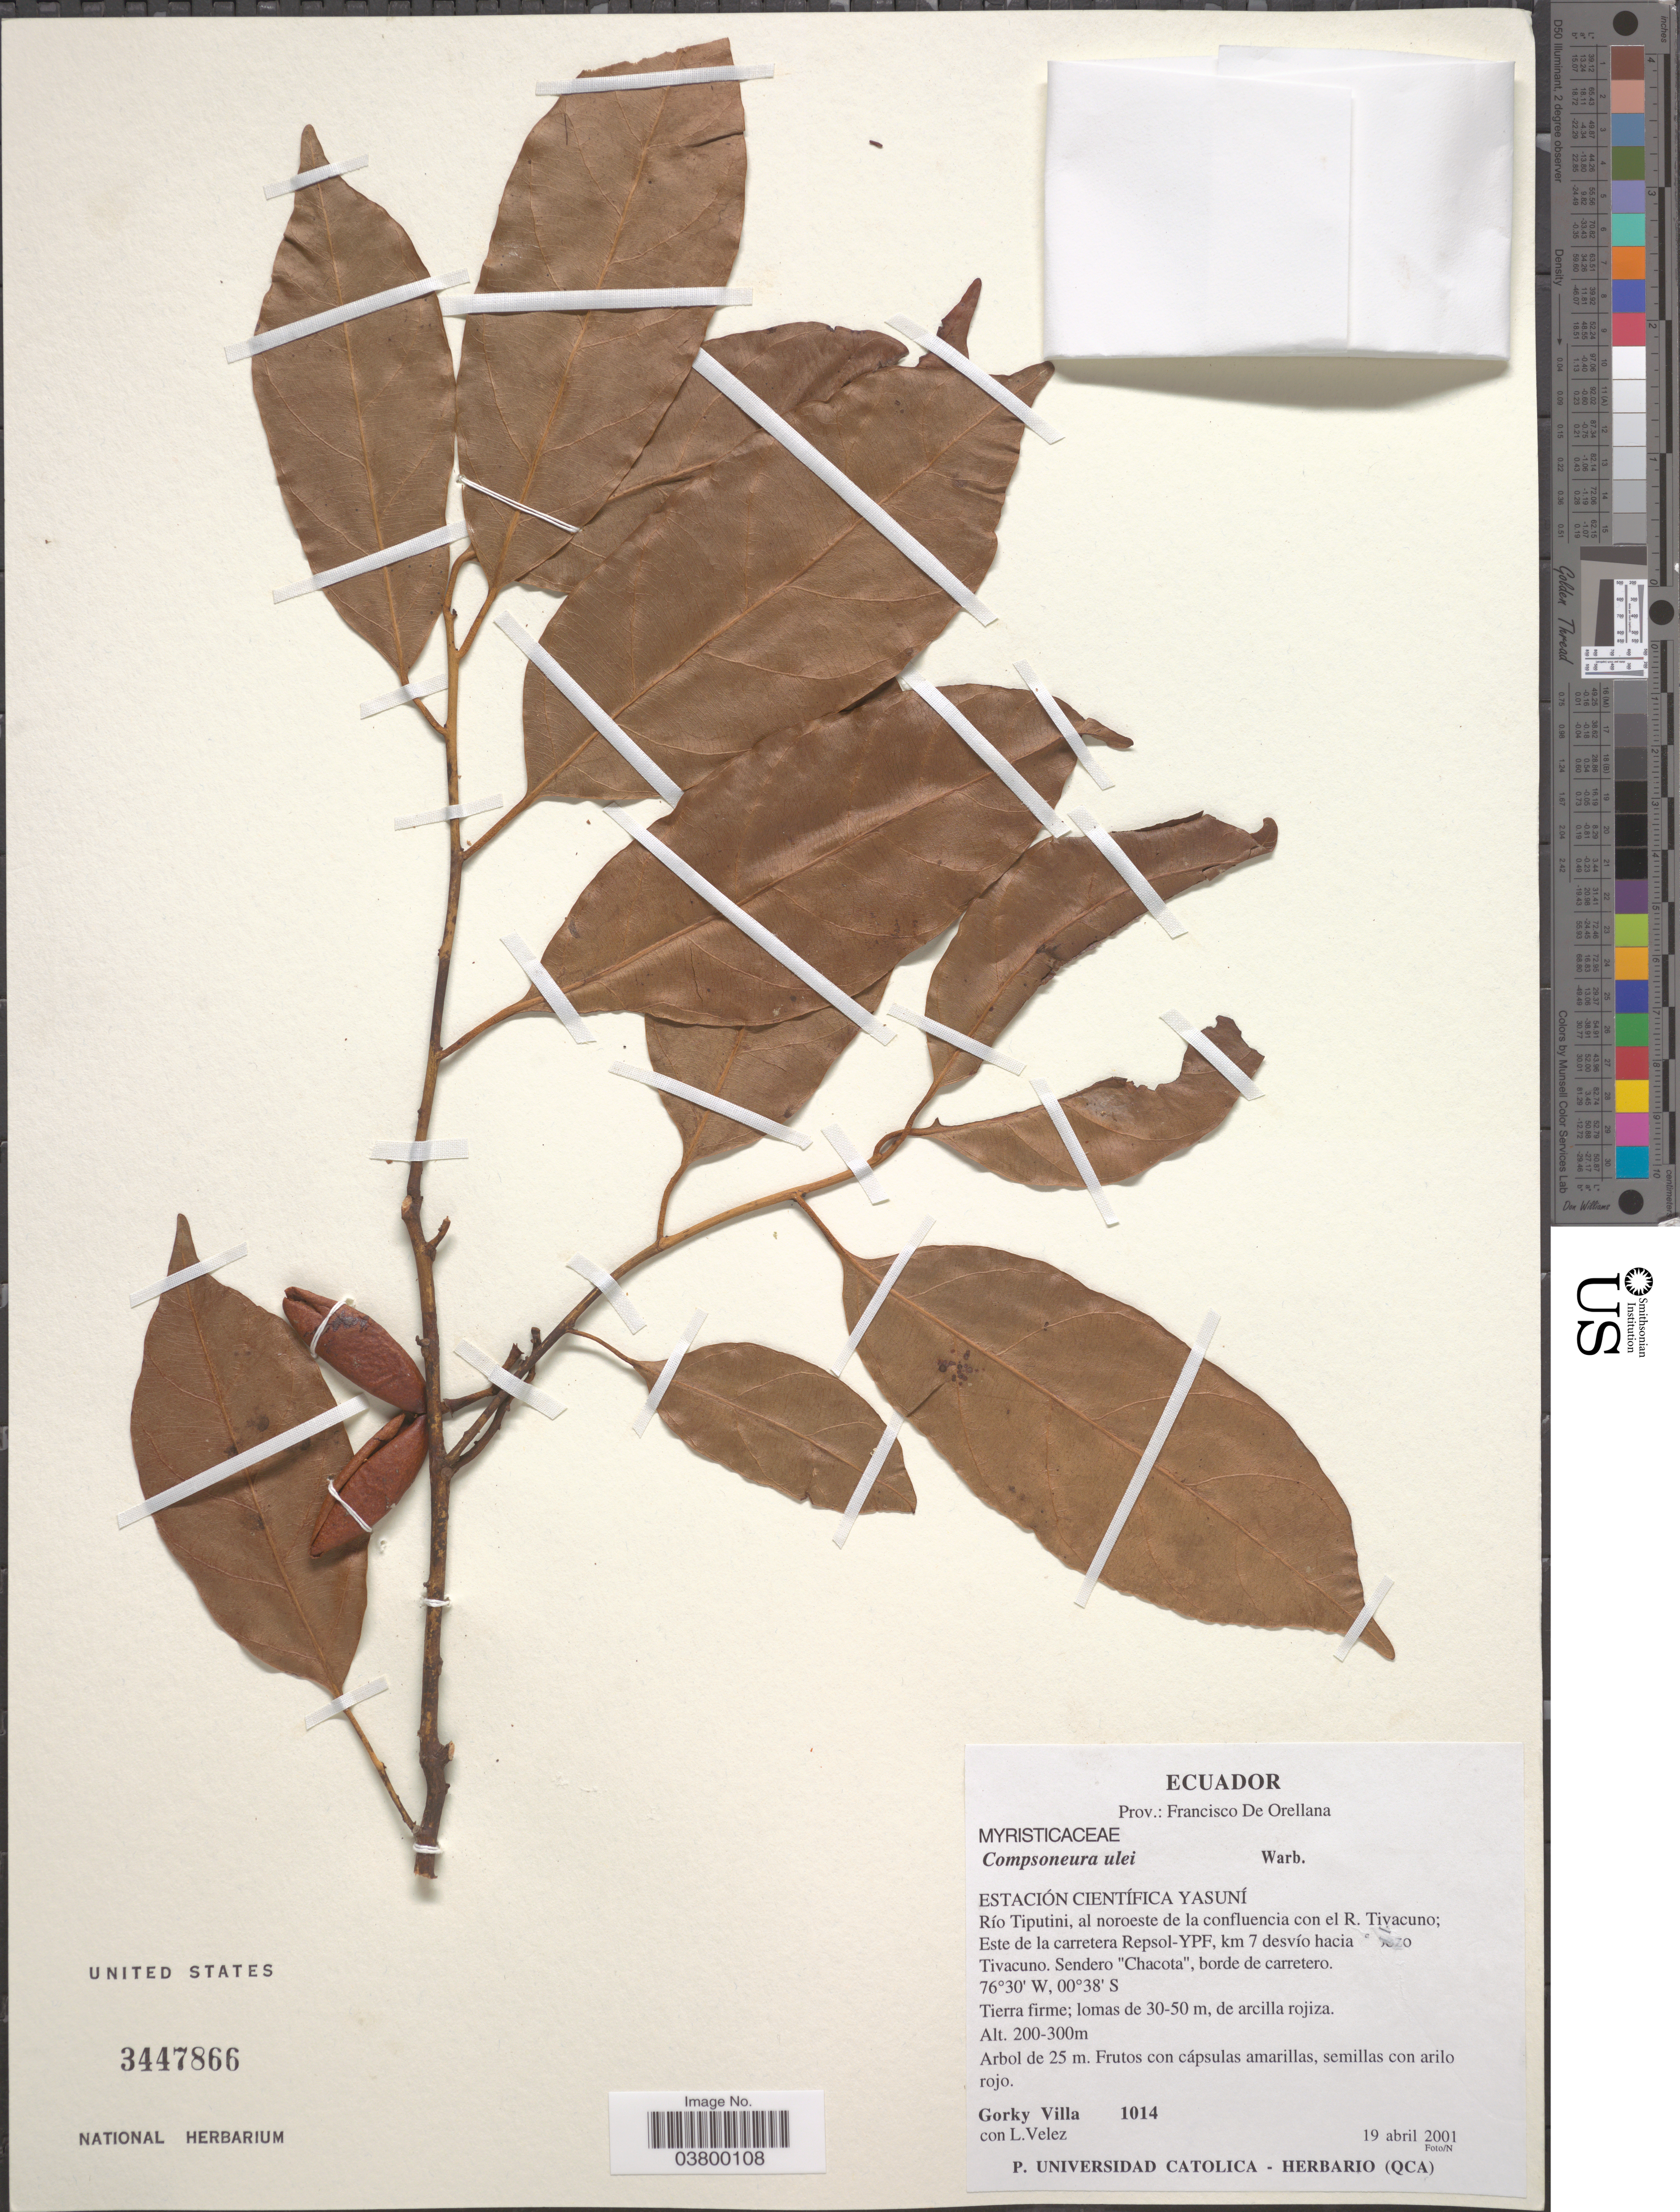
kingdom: Plantae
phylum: Tracheophyta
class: Magnoliopsida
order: Magnoliales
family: Myristicaceae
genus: Compsoneura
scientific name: Compsoneura sprucei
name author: (A. DC.) Warb.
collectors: G. Villa & L. Velez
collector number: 1014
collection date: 2001-04-19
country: Ecuador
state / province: Orellana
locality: Francisco De Orellana. Estación Científica Yasuní. Río Tiputini, al noroeste de la confluencia con el R. Tivacuno; Este de la carretera Repsol-YPF, km 7 desvío hacia Tivacuno. Sendero "Chacota", borde de carretero.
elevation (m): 200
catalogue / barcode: US 3447866